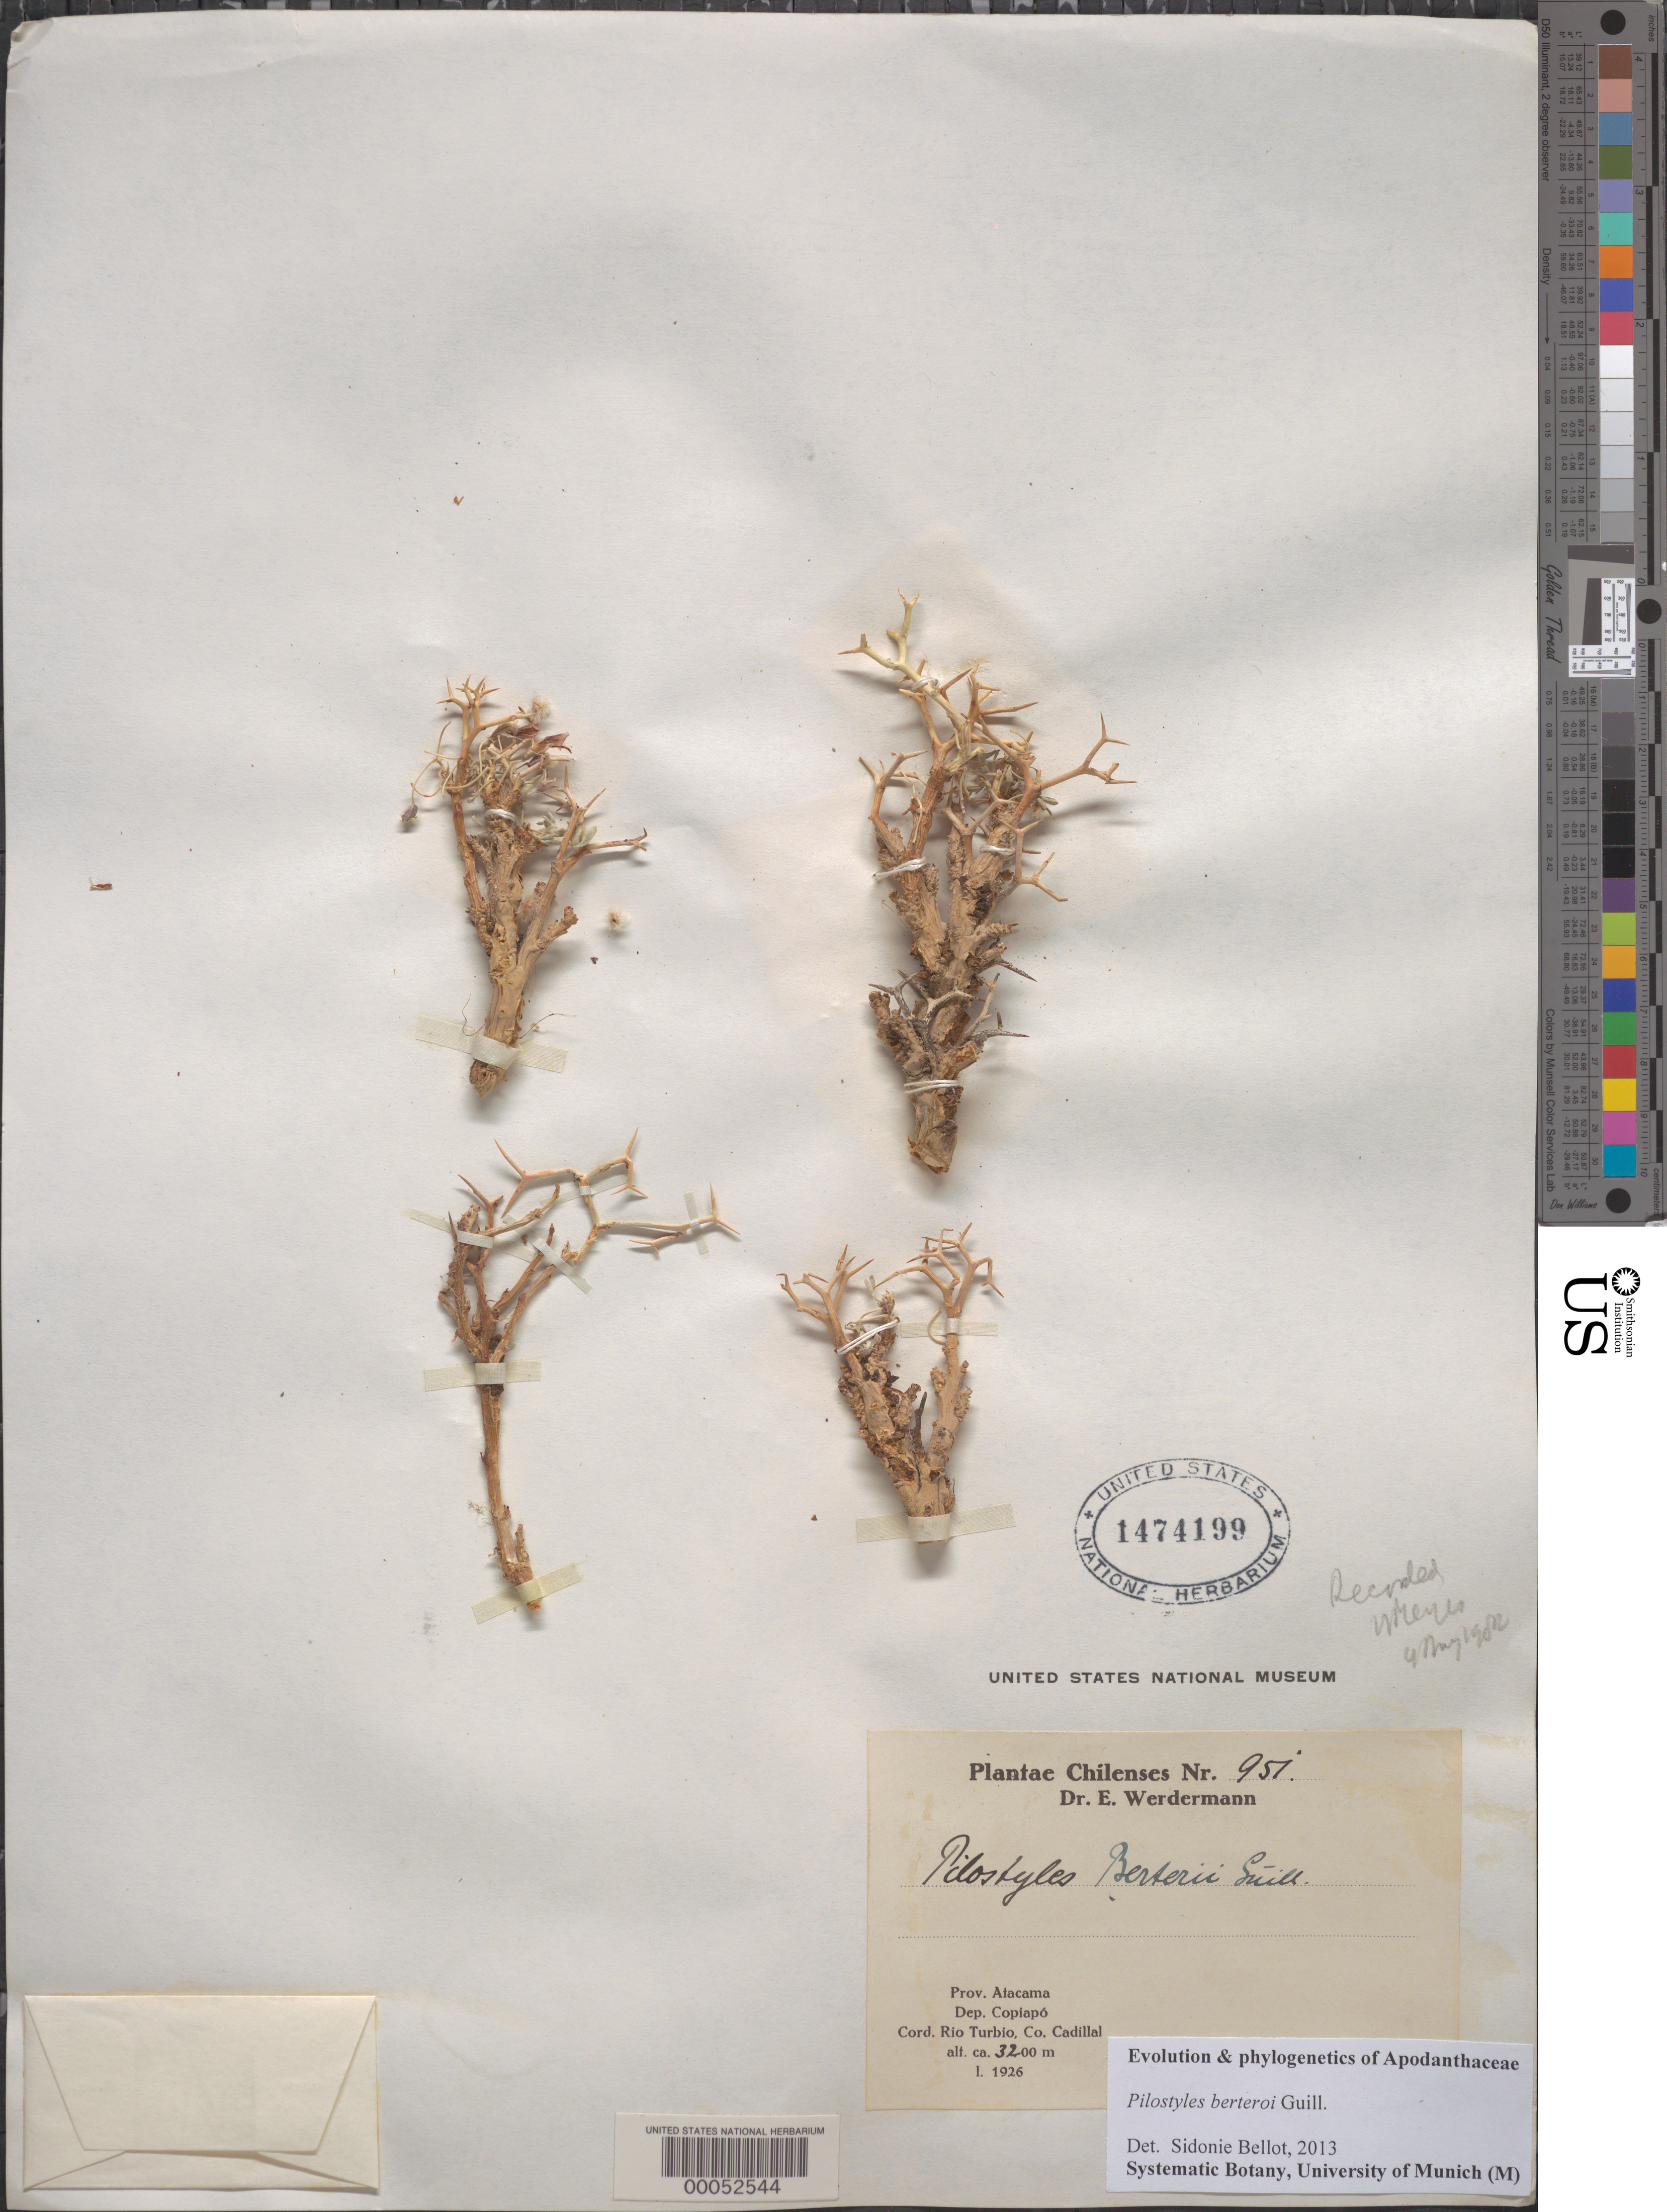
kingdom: Plantae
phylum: Tracheophyta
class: Magnoliopsida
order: Cucurbitales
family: Apodanthaceae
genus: Pilostyles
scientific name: Pilostyles berteroi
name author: Guill.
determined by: Bellot, Sidonie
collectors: E. Werdermann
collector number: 951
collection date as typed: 1926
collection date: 1926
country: Chile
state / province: Atacama (III)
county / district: Copiapó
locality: Cord. rio turbio, co. cadillal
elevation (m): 3200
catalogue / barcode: US 1474199